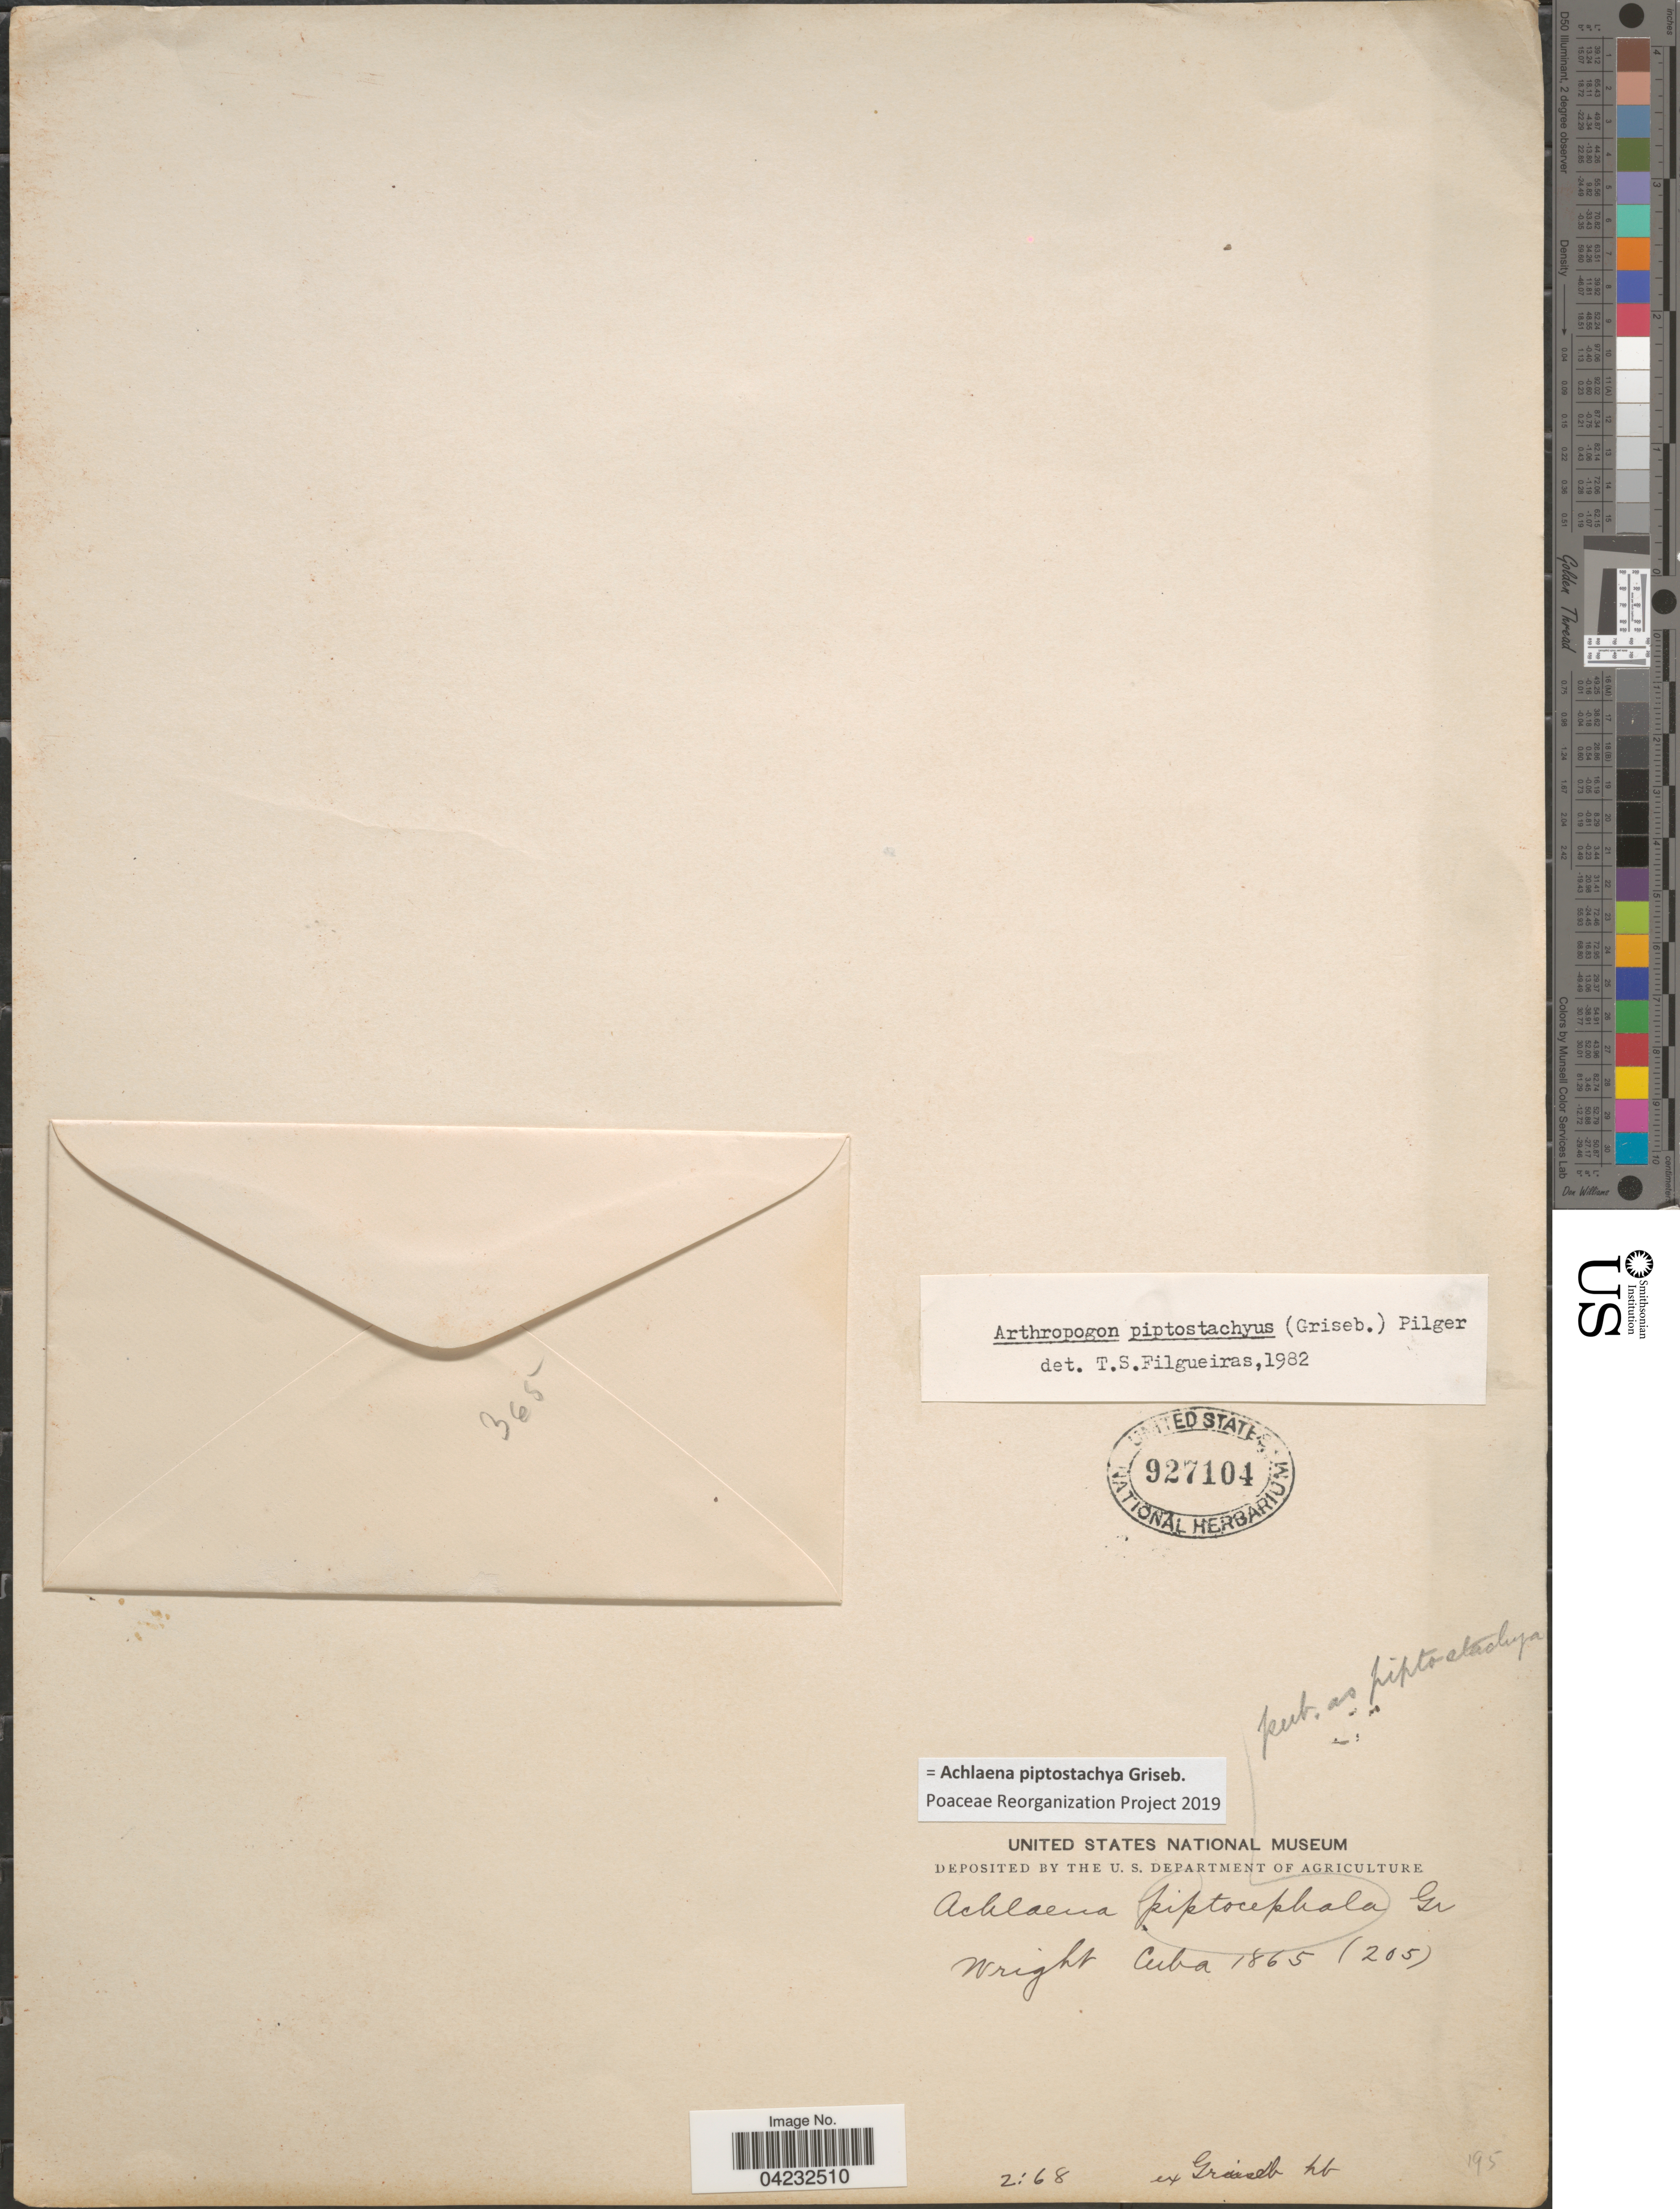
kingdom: Plantae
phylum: Tracheophyta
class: Liliopsida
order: Poales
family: Poaceae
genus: Achlaena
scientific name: Achlaena piptostachya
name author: Griseb.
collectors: Wright, --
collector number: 205?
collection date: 1865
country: Cuba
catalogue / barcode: US 927104